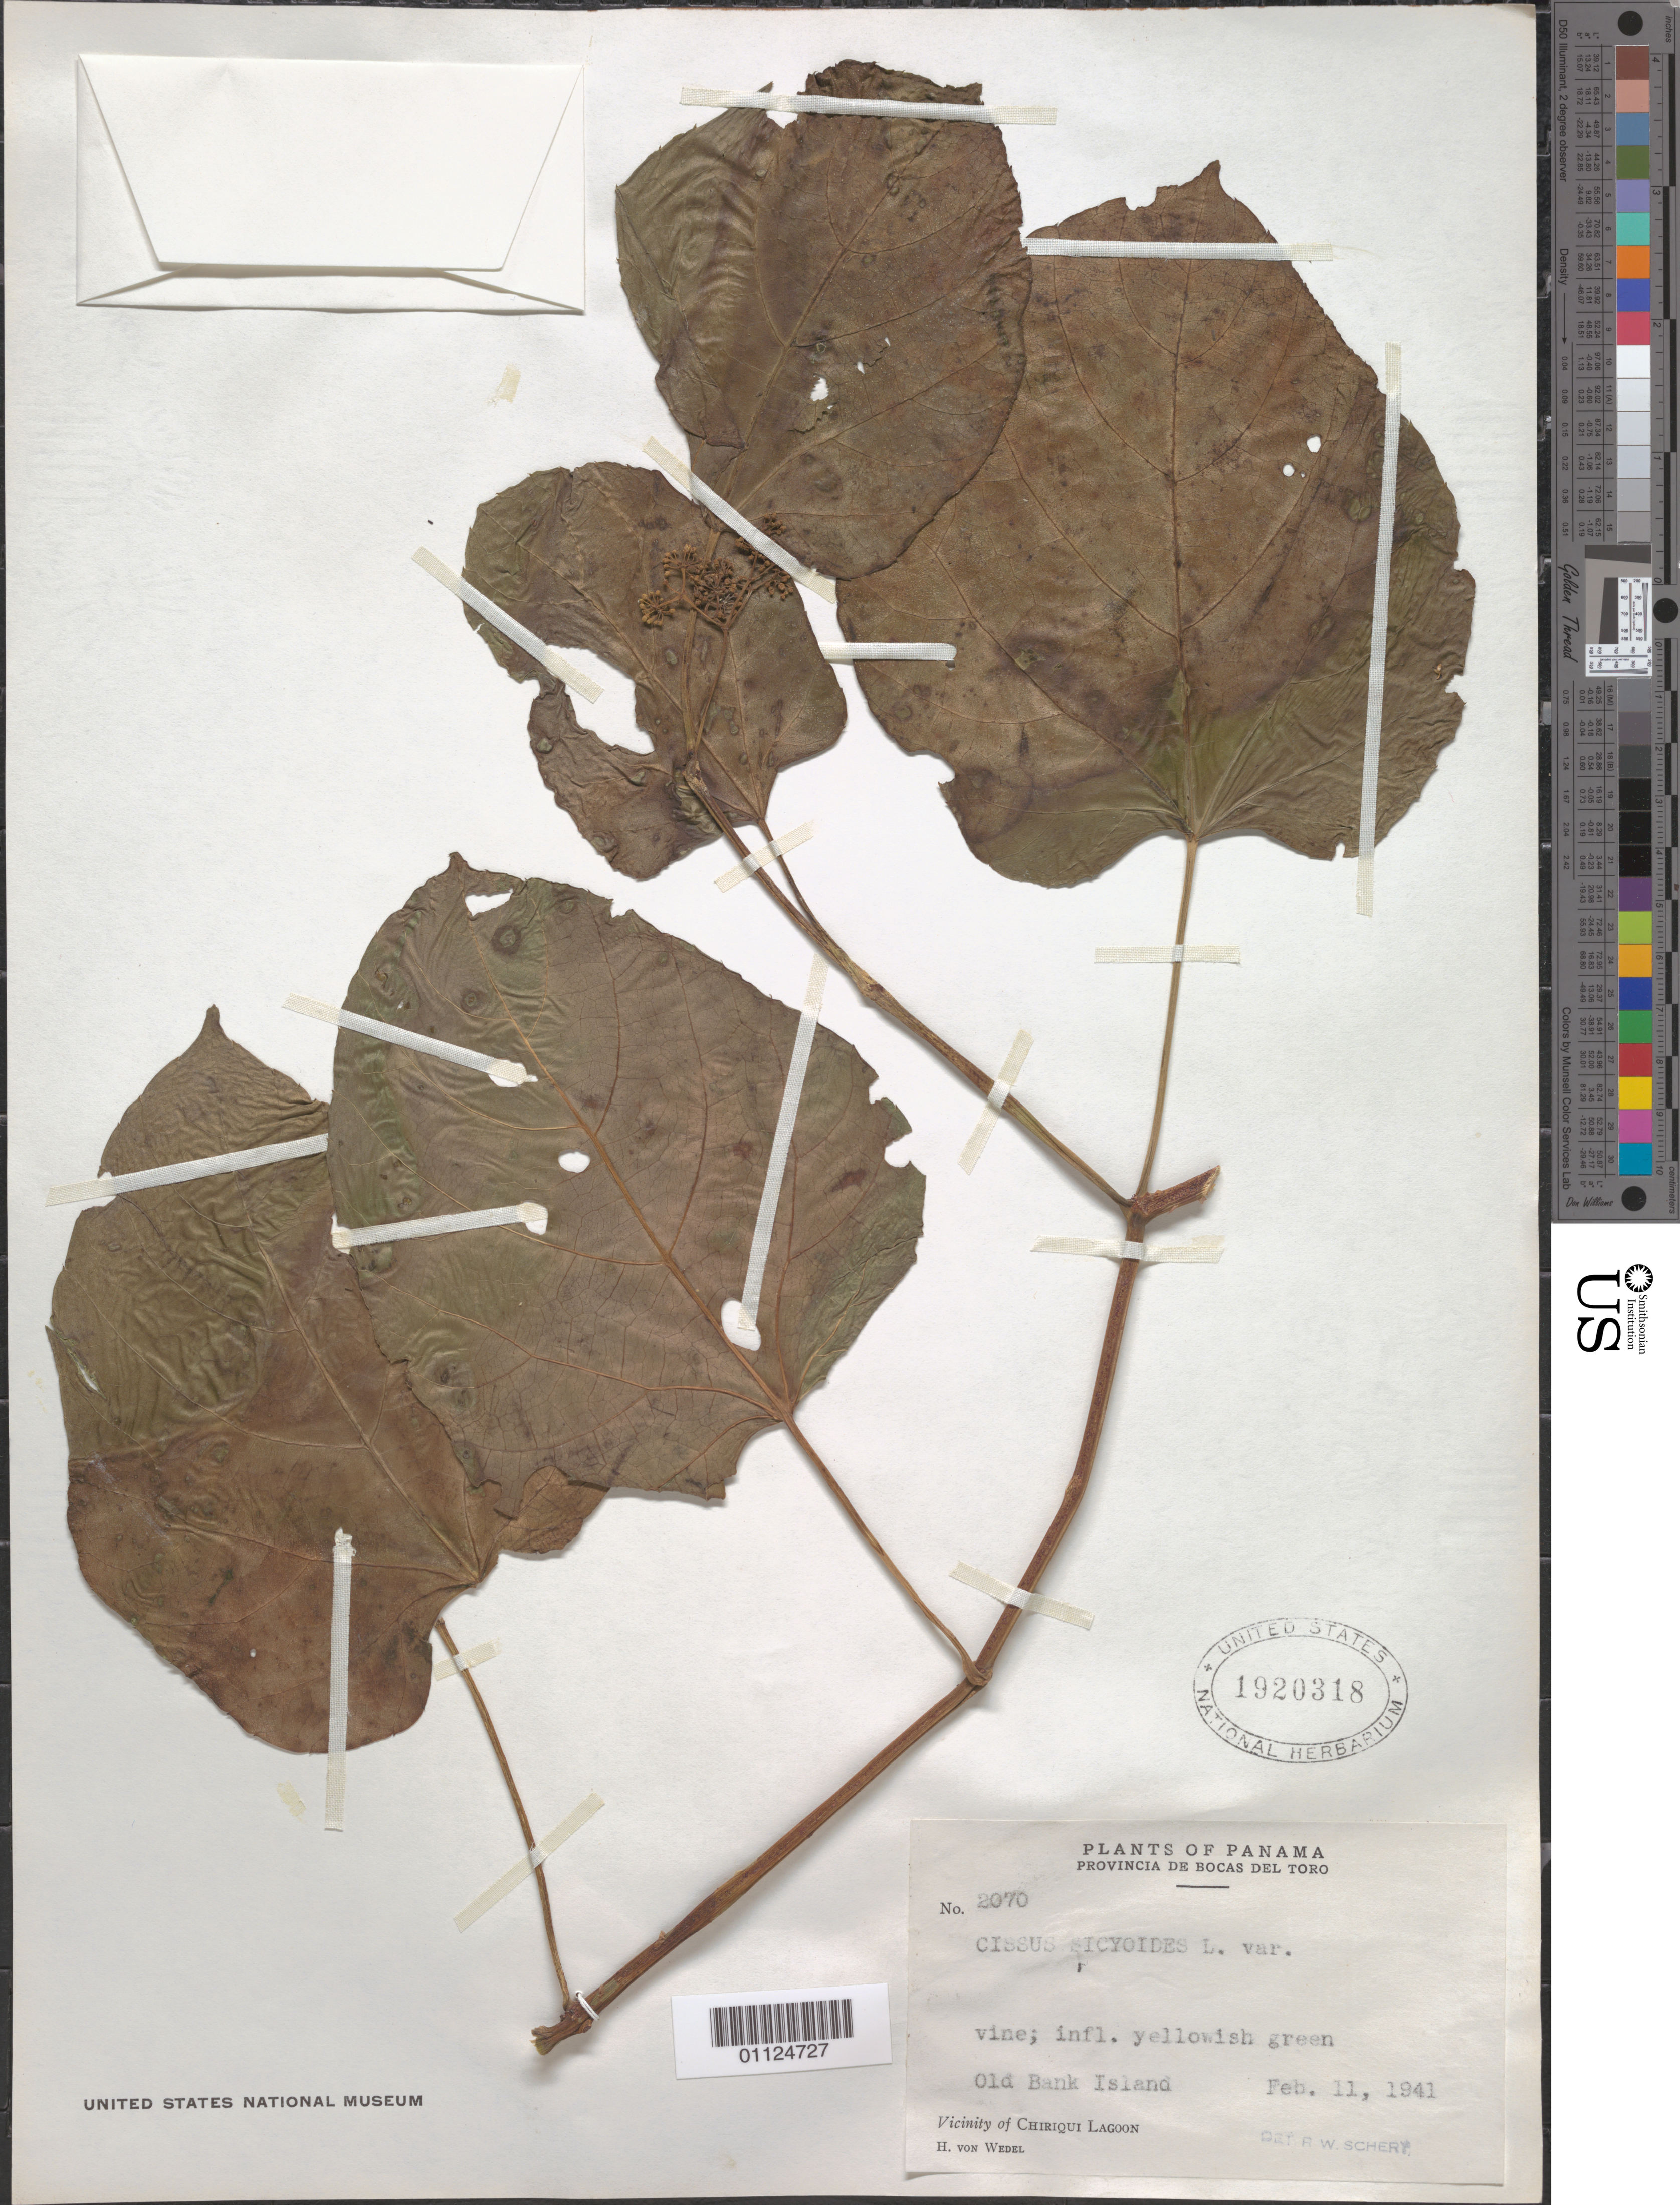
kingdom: Plantae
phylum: Tracheophyta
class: Magnoliopsida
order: Vitales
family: Vitaceae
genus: Cissus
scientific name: Cissus verticillata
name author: (L.) Nicolson & C.E. Jarvis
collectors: H. von Wedel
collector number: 2070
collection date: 1941-02-11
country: Panama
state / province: Bocas del Toro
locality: Old Bank Island. Vicinity of Chirigui Lagoon.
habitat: Vine.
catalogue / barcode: US 1920318